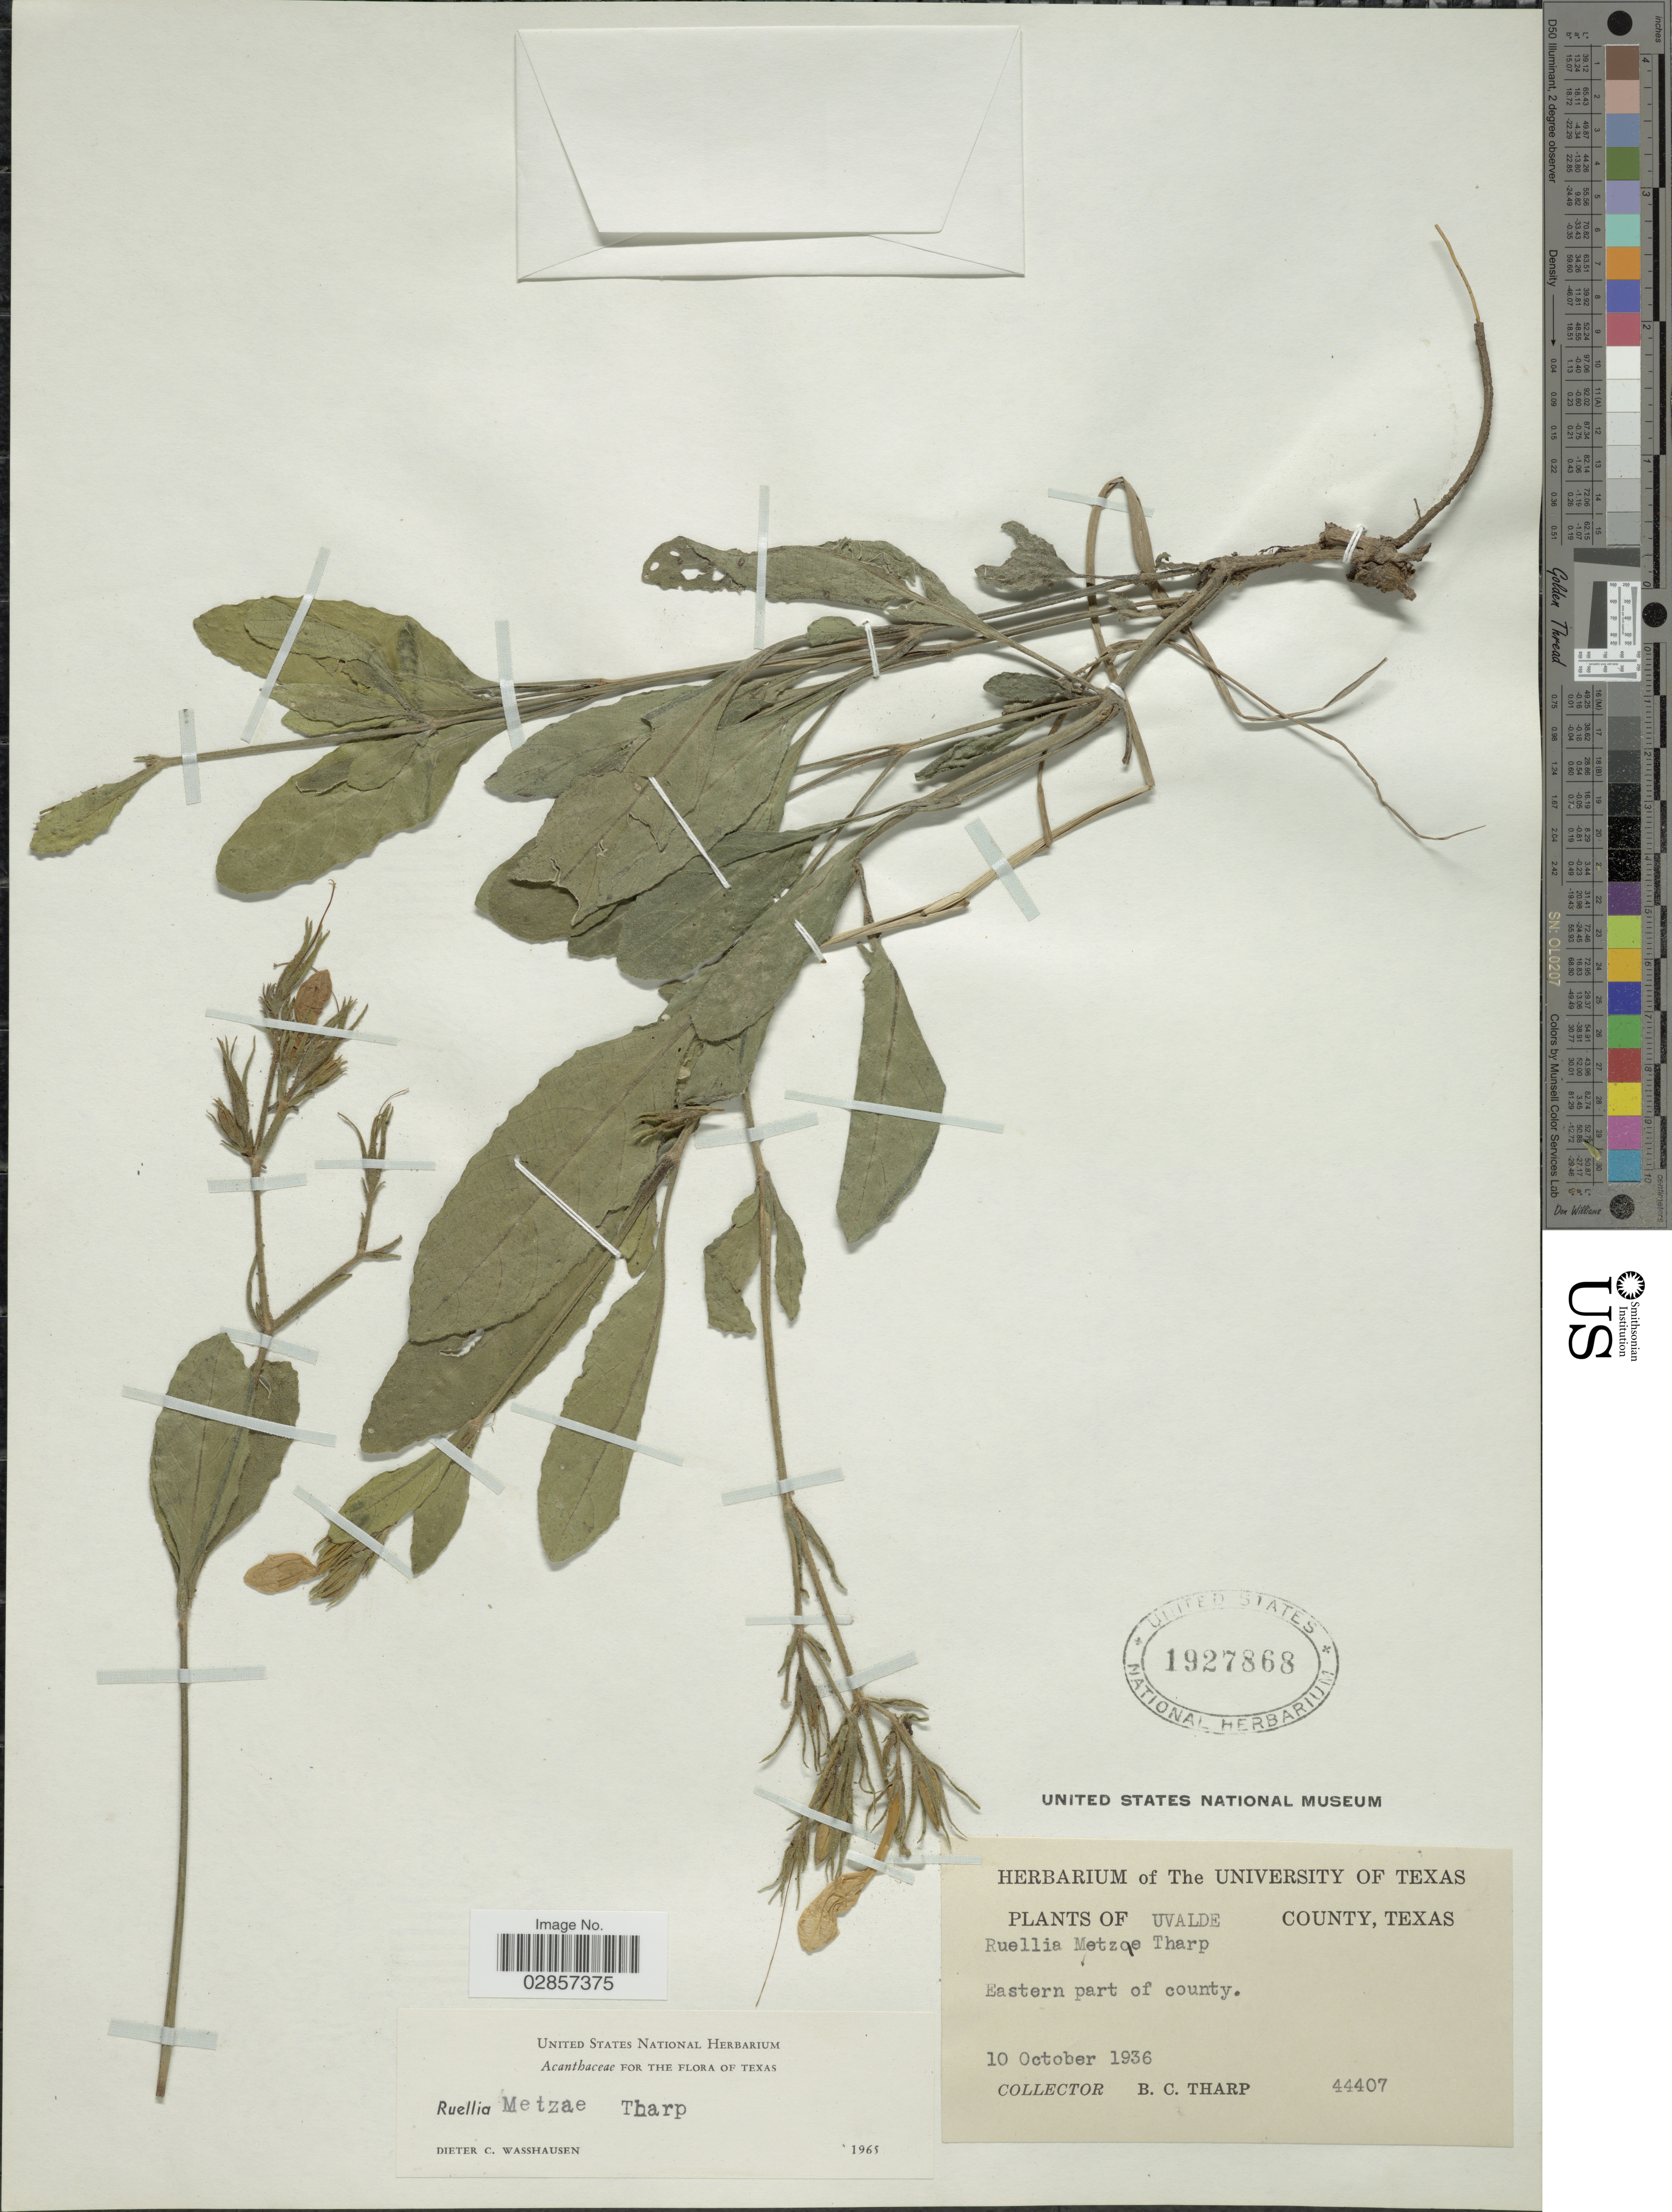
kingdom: Plantae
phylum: Tracheophyta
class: Magnoliopsida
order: Lamiales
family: Acanthaceae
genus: Ruellia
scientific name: Ruellia metziae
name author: Tharp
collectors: B. C. Tharp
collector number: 44407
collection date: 1936-10-10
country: United States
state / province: Texas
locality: Uvalde County, Texas, Eastern part of county.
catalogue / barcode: US 1927868